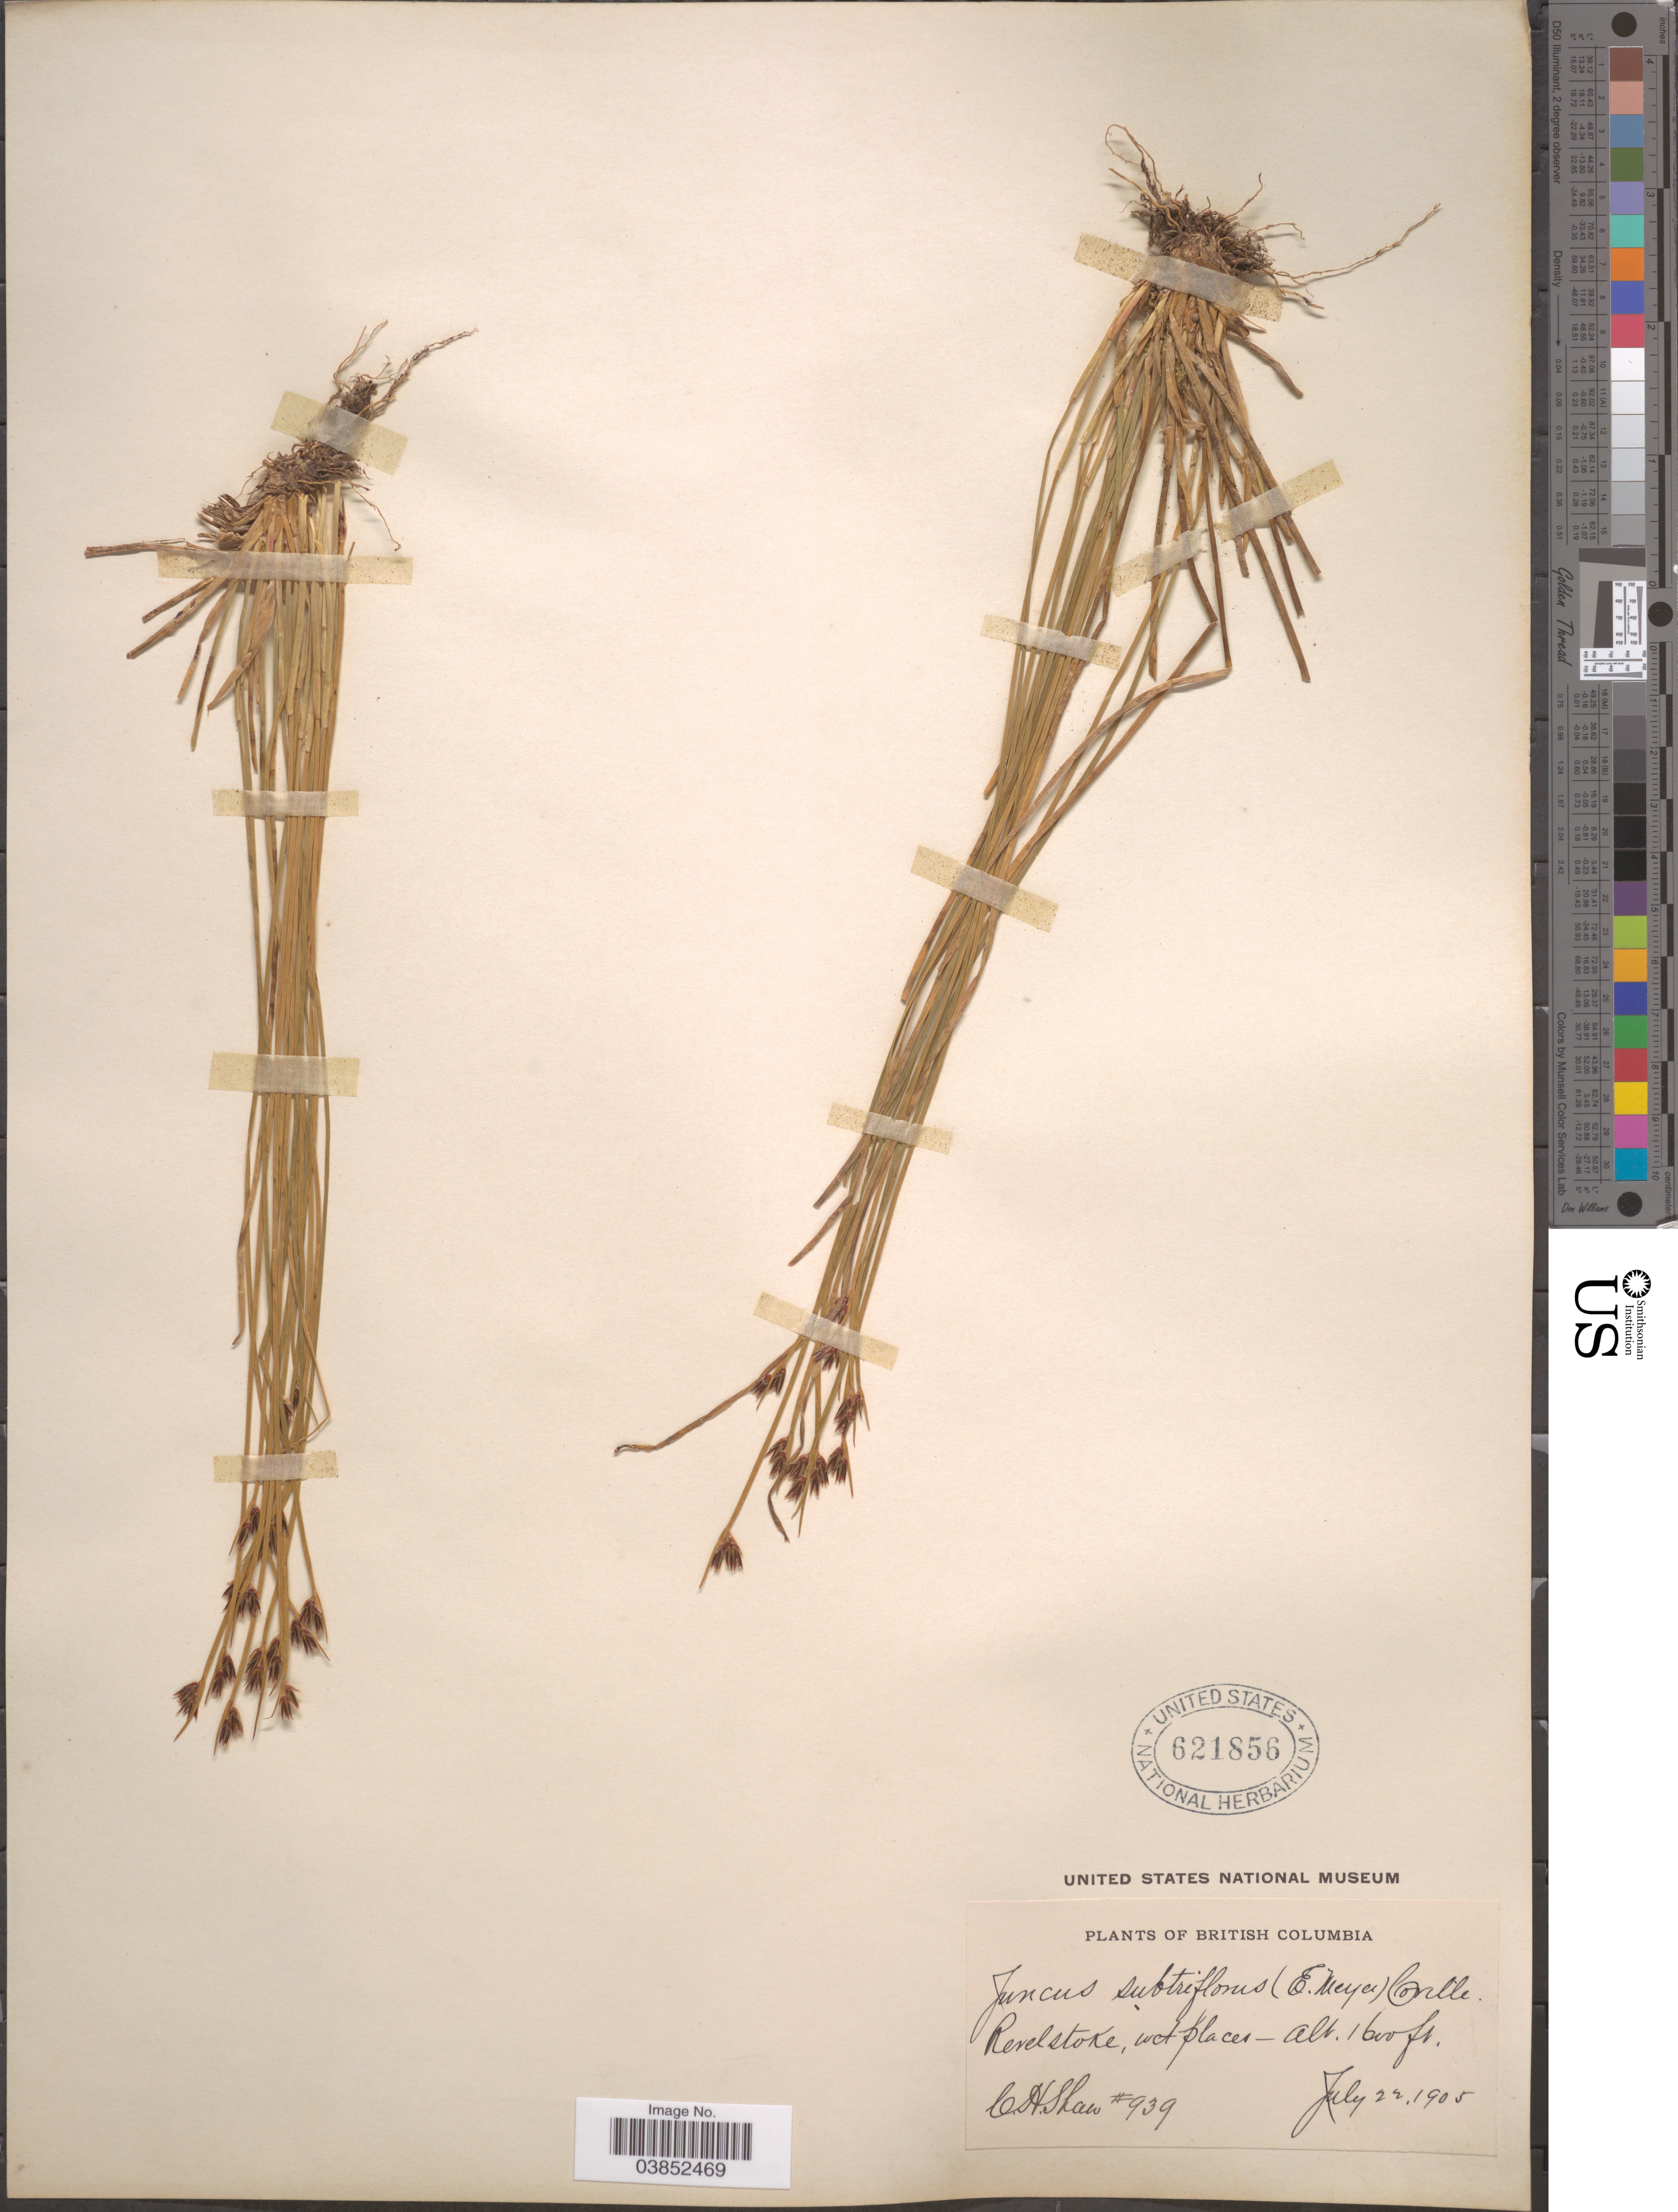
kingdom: Plantae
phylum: Tracheophyta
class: Liliopsida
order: Poales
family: Juncaceae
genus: Juncus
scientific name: Juncus drummondii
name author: E. Mey.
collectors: C. H. Shaw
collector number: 939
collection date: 1905-07-22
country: Canada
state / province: British Columbia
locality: Revelstoke.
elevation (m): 488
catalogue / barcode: US 621856